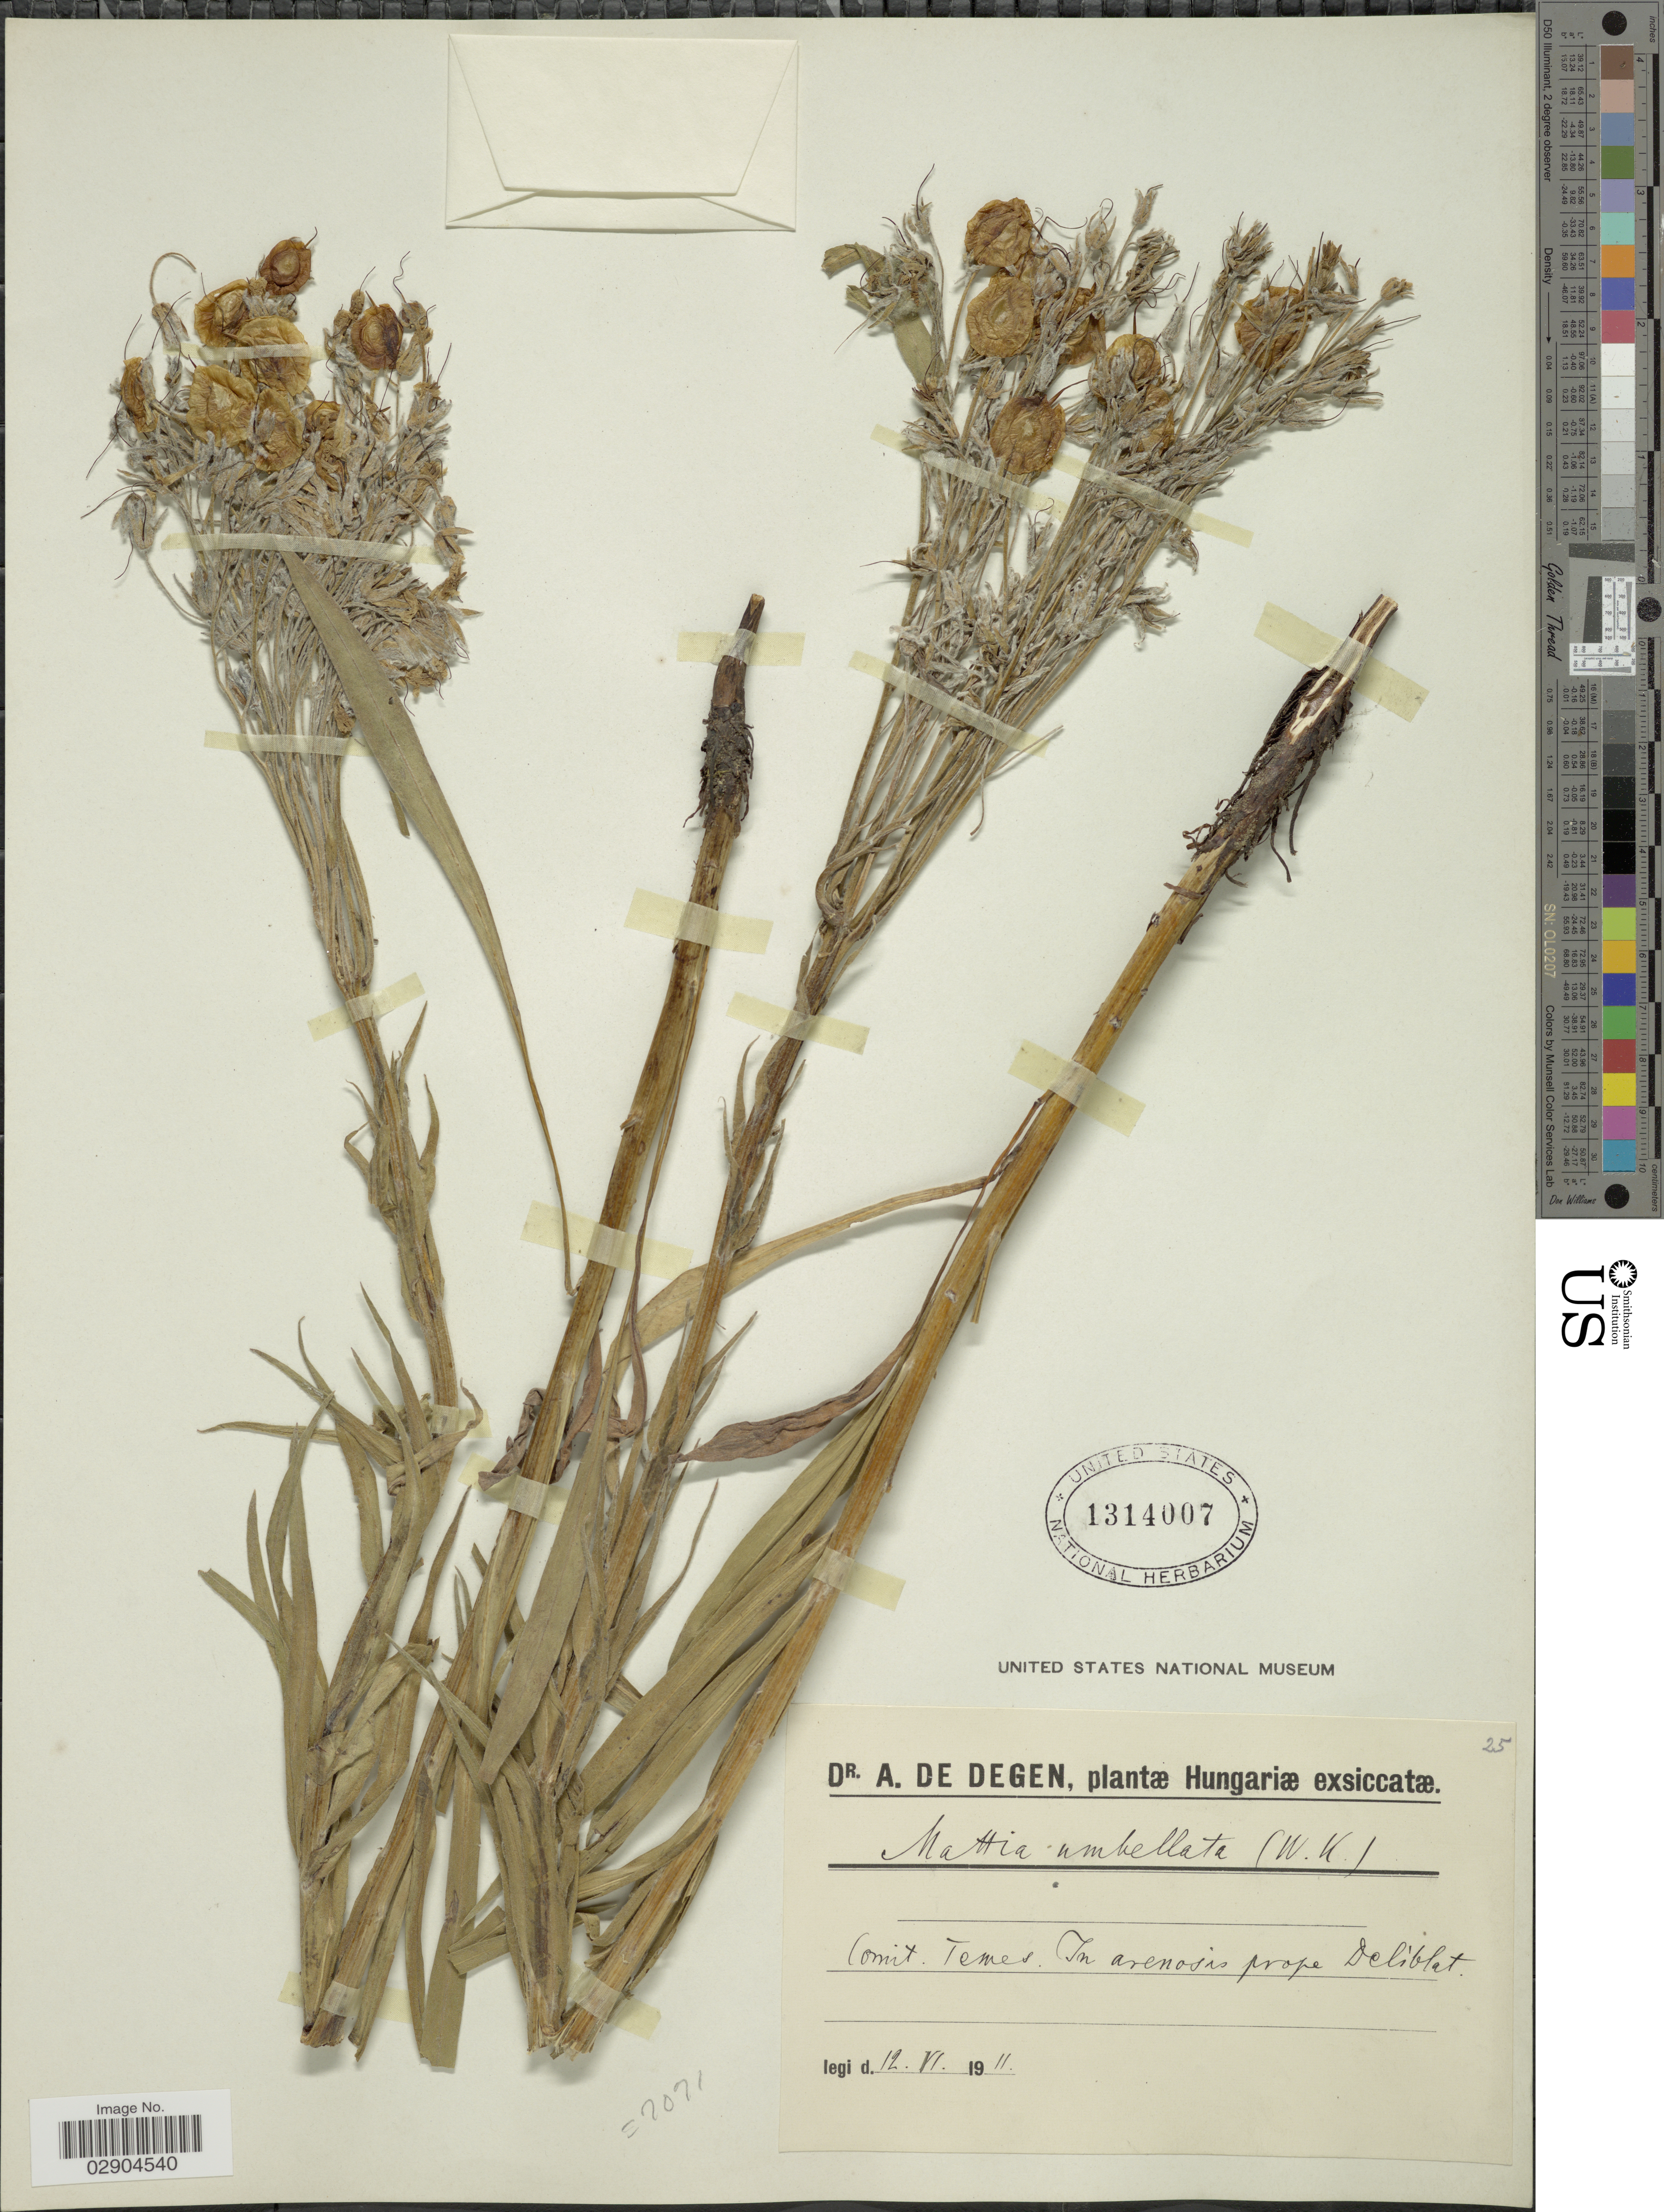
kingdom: Plantae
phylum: Tracheophyta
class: Magnoliopsida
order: Boraginales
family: Boraginaceae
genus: Rindera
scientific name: Rindera umbellata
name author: Bunge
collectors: A. Degen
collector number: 25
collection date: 1911-06-12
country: Hungary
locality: Comit Temes. In arenosis prope Deliblat.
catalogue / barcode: US 1314007